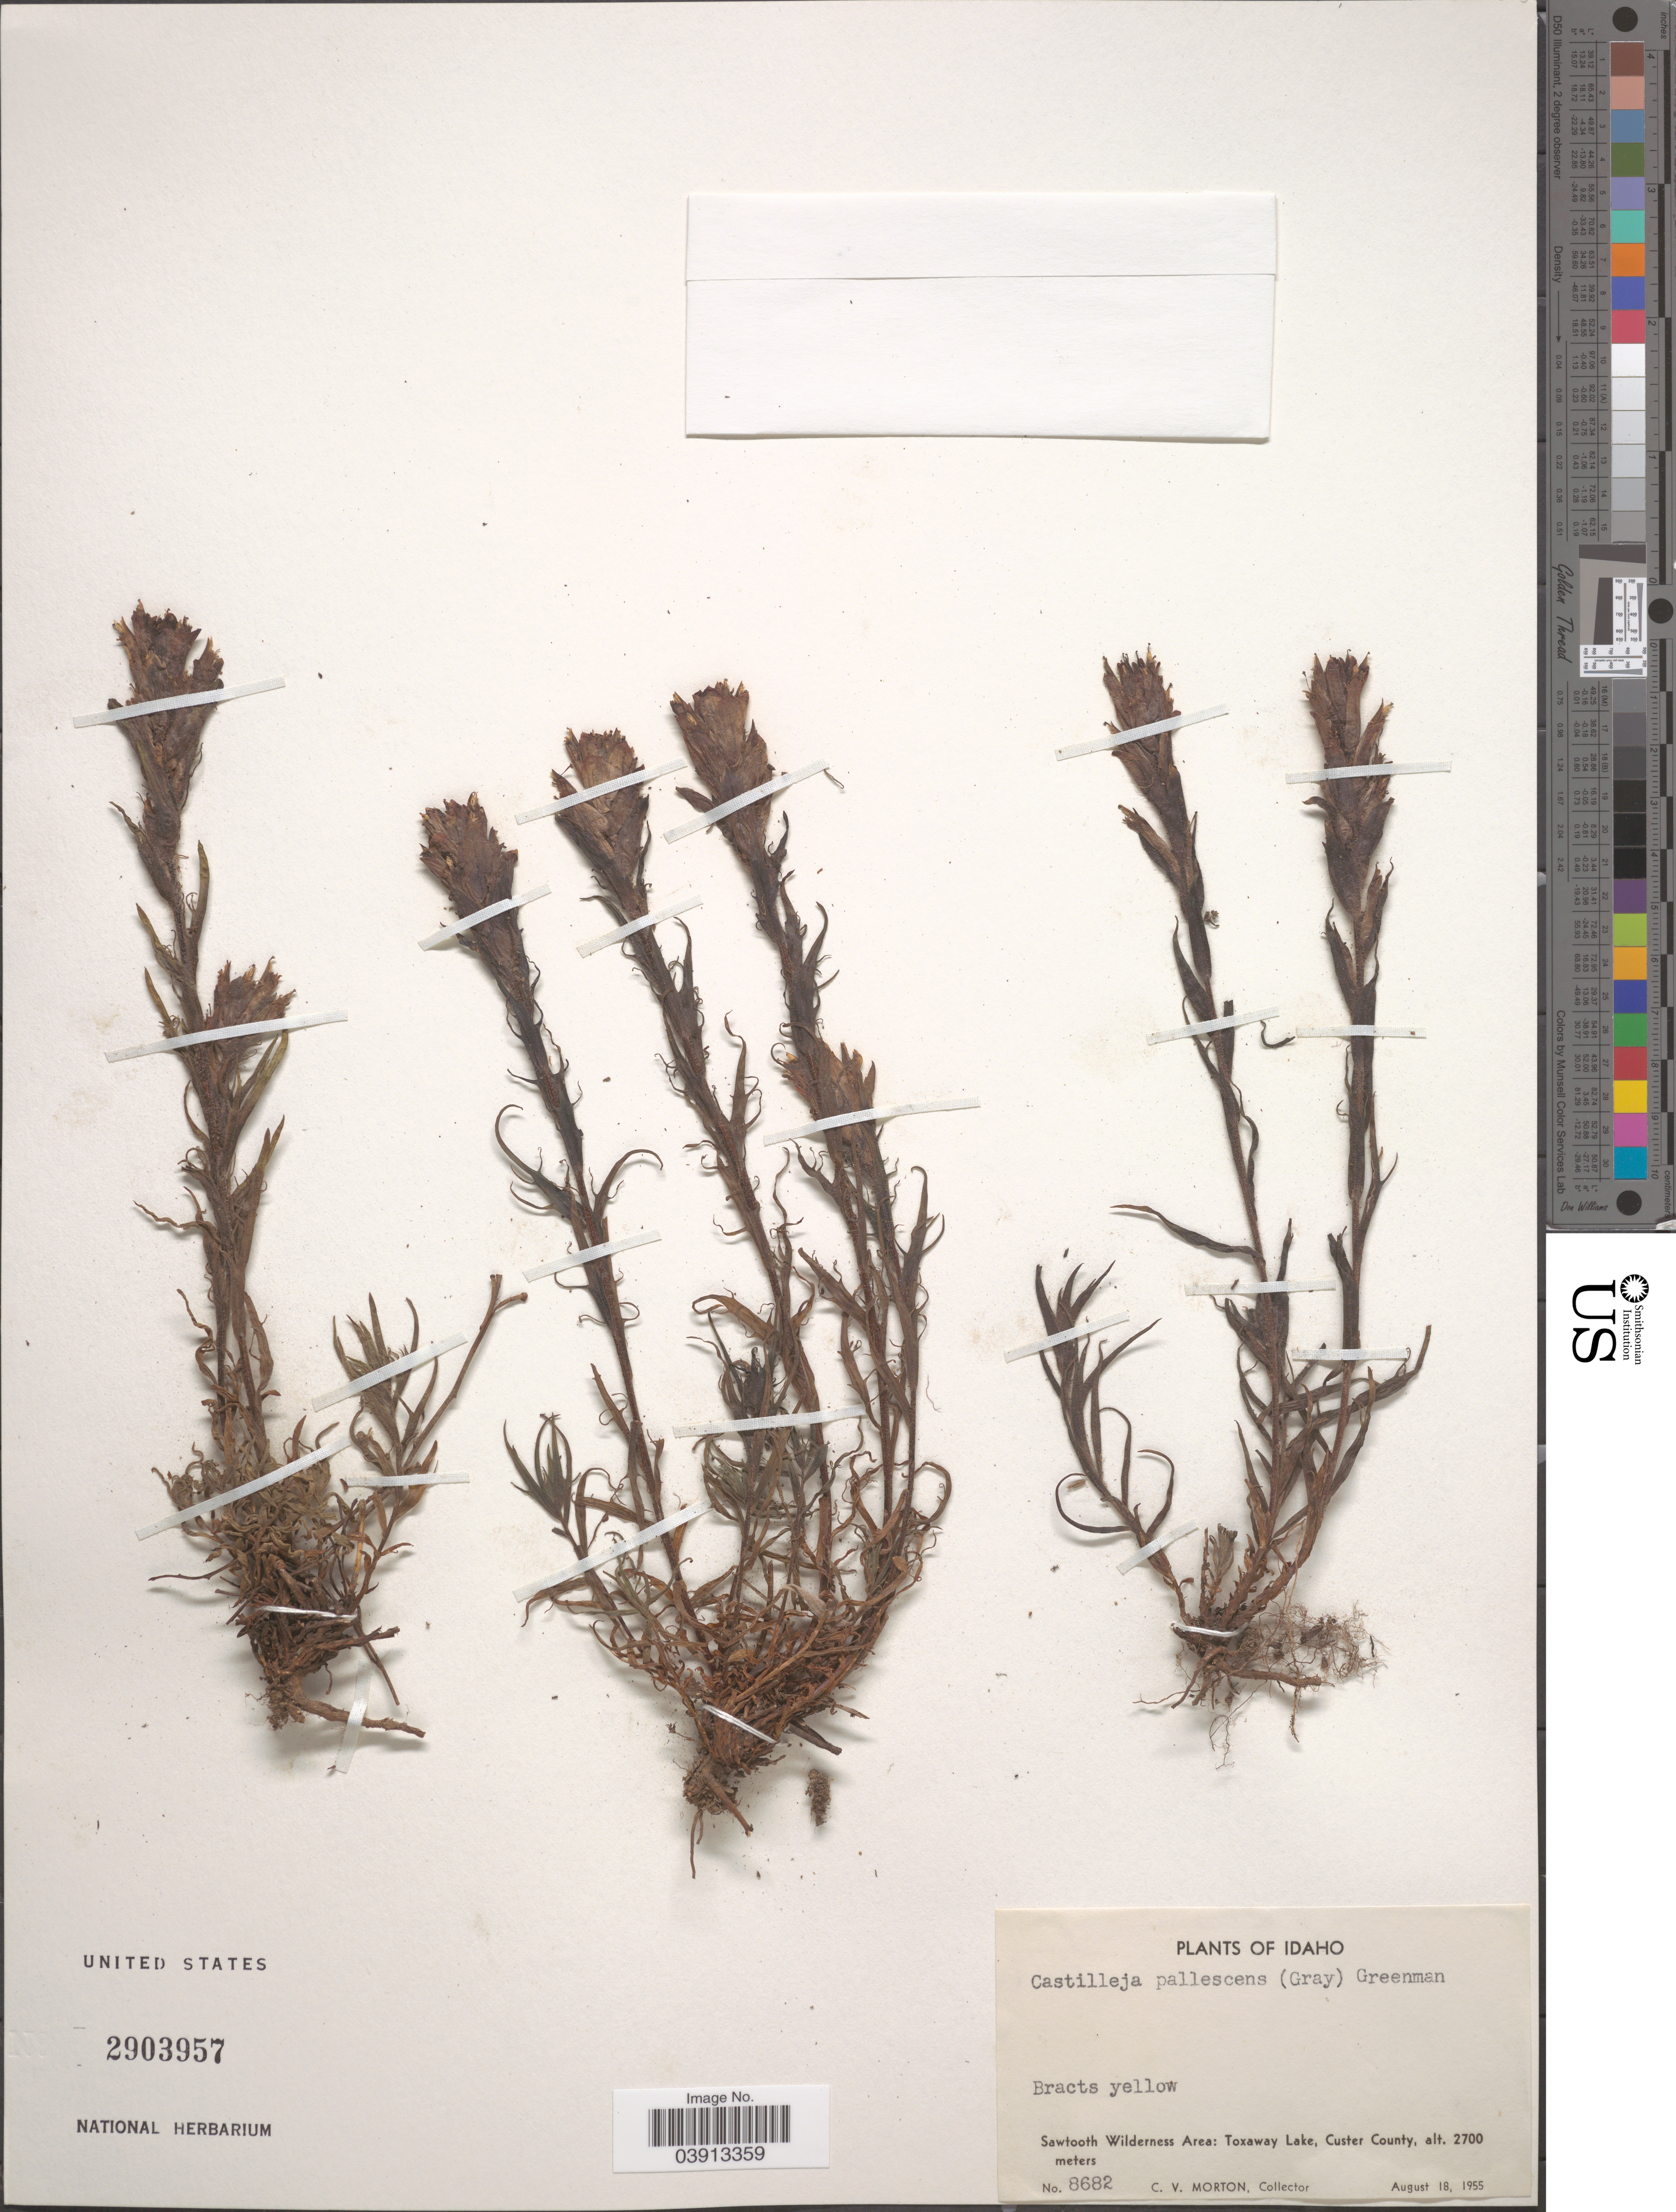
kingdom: Plantae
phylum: Tracheophyta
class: Magnoliopsida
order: Lamiales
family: Orobanchaceae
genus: Castilleja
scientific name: Castilleja pallescens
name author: (A. Gray) Greenm.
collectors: C. V. Morton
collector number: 8682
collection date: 1955-08-18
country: United States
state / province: Idaho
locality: Sawtooth Wilderness Area: Toxaway Lake, Custer County.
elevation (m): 2700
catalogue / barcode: US 2903957